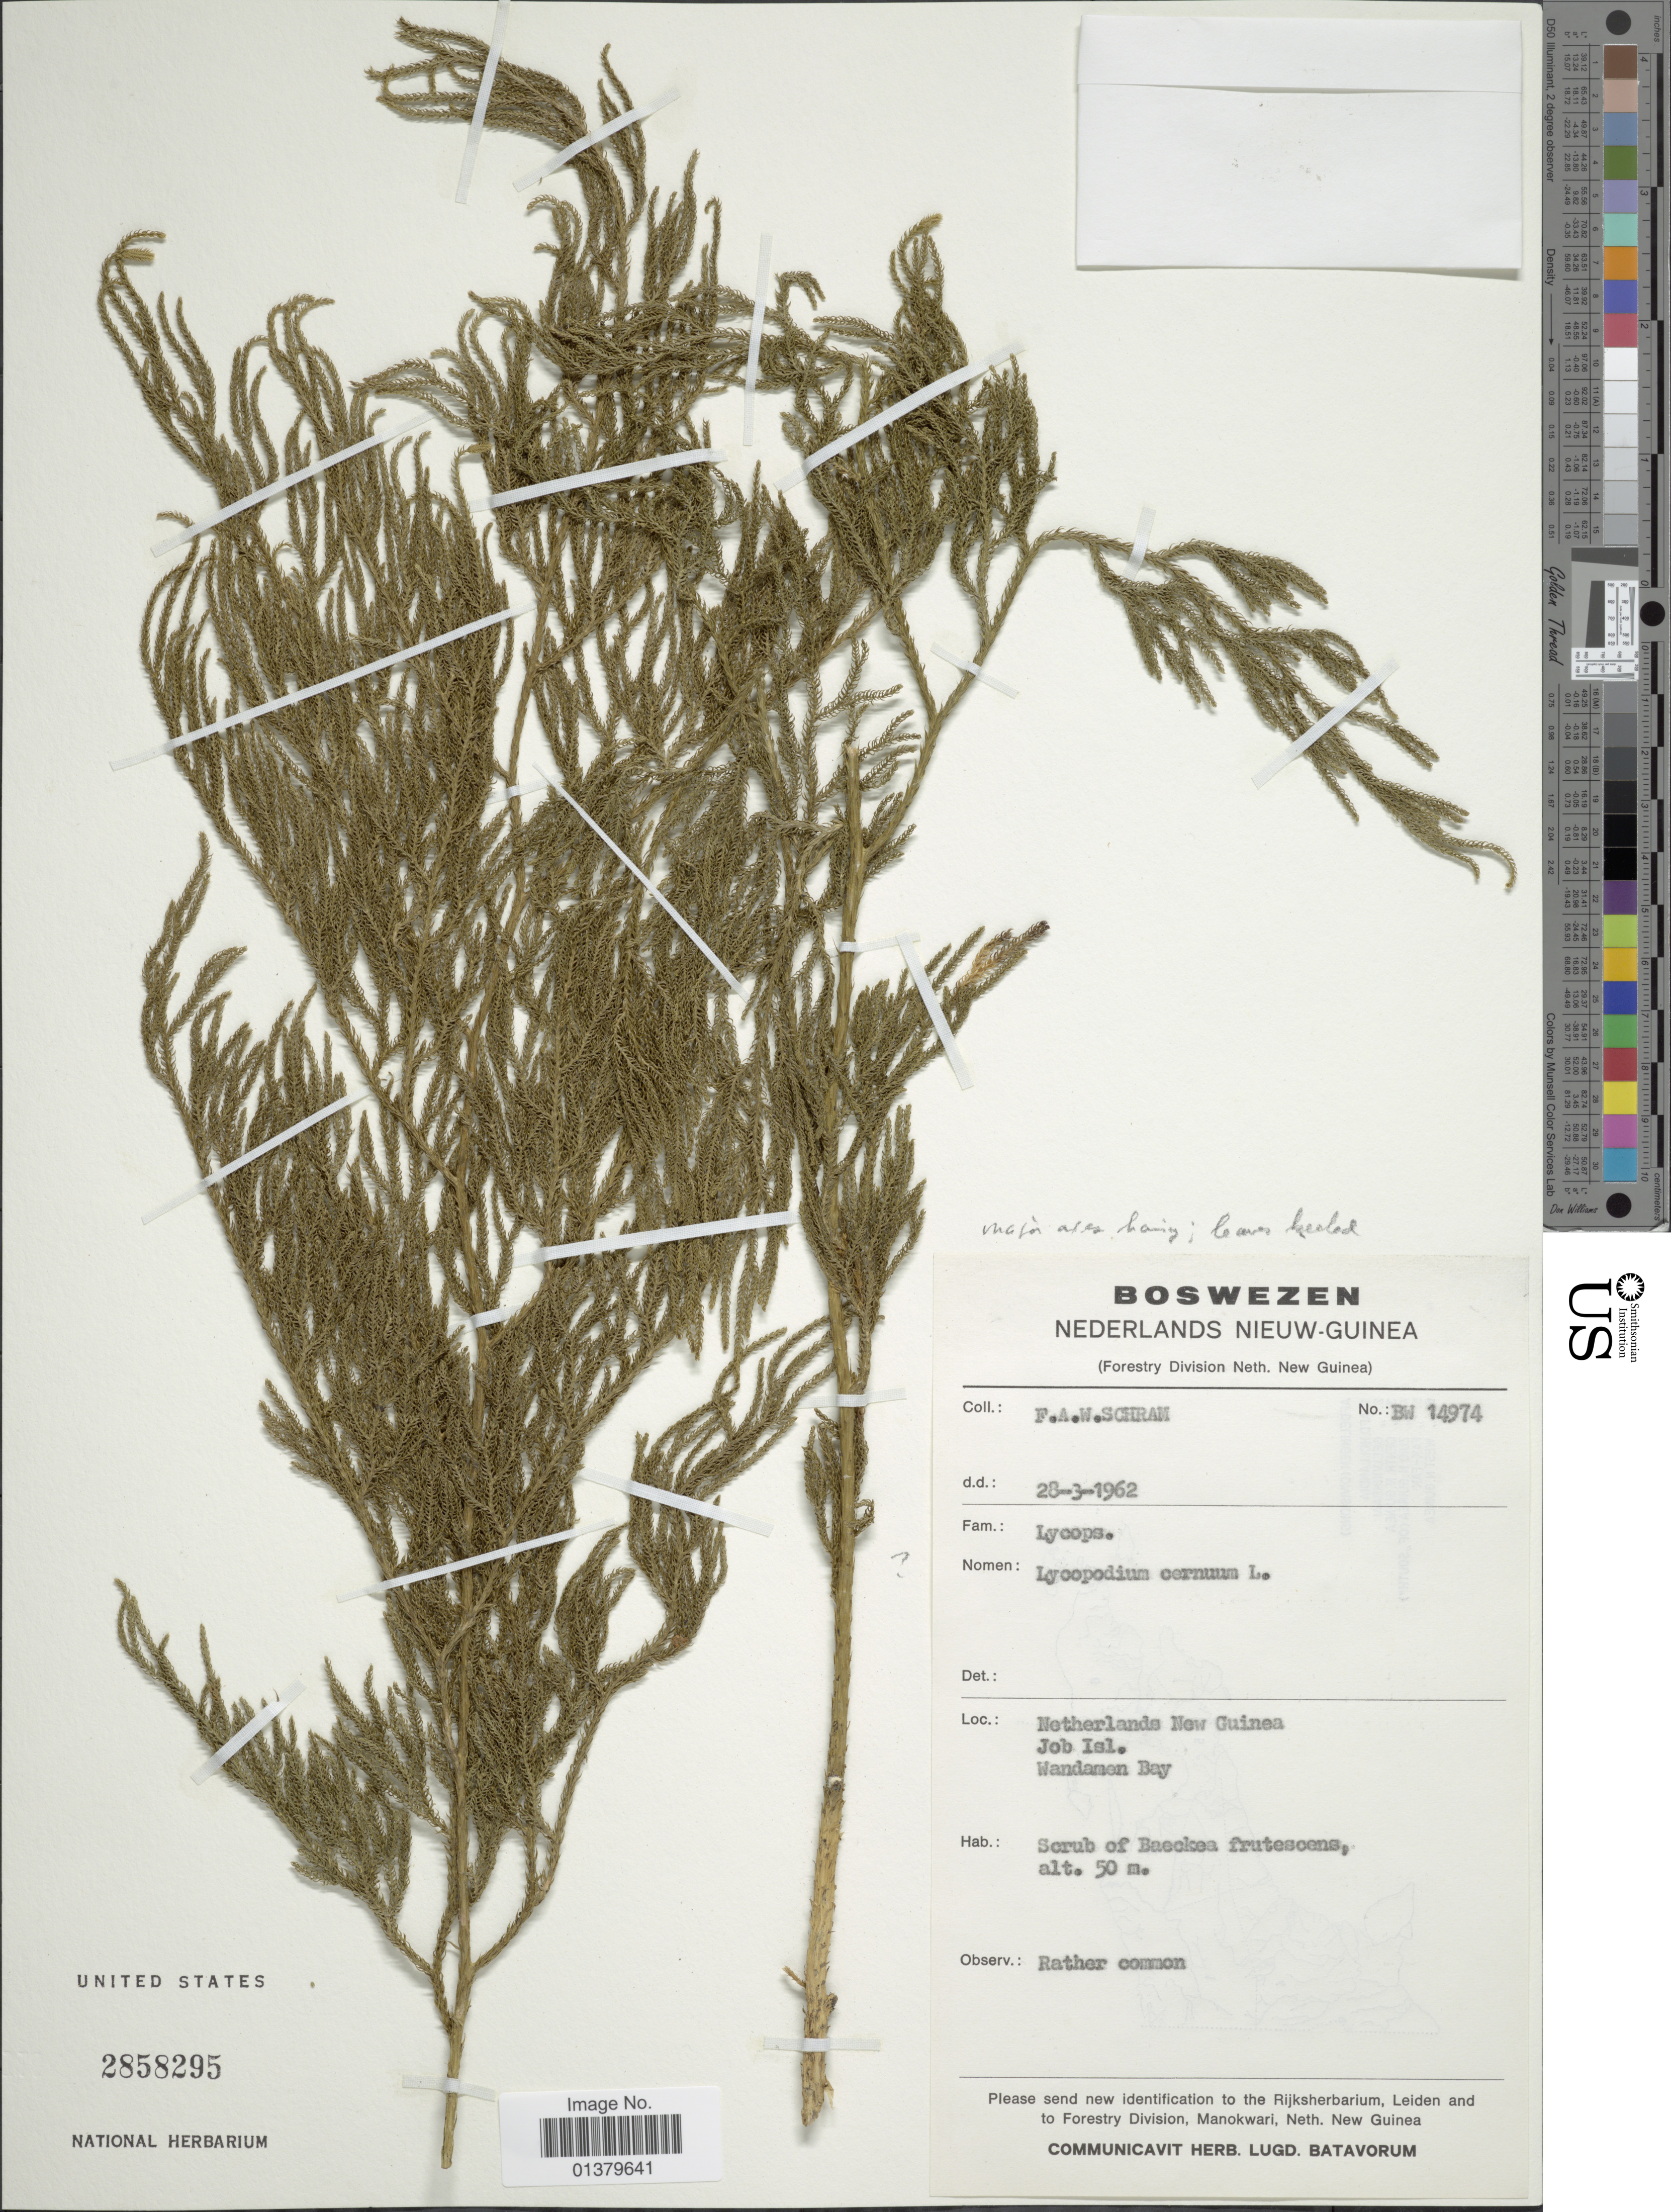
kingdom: Plantae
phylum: Tracheophyta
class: Lycopodiopsida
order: Lycopodiales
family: Lycopodiaceae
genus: Palhinhaea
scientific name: Palhinhaea cernua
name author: (L.) Vasc. & Franco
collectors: F.A.W. Schram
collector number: BW 14974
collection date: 1962-03-28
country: Indonesia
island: New Guinea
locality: Netherlands New Guinea, Job Isl,Wandamen Bay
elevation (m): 50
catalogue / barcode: US 2858295